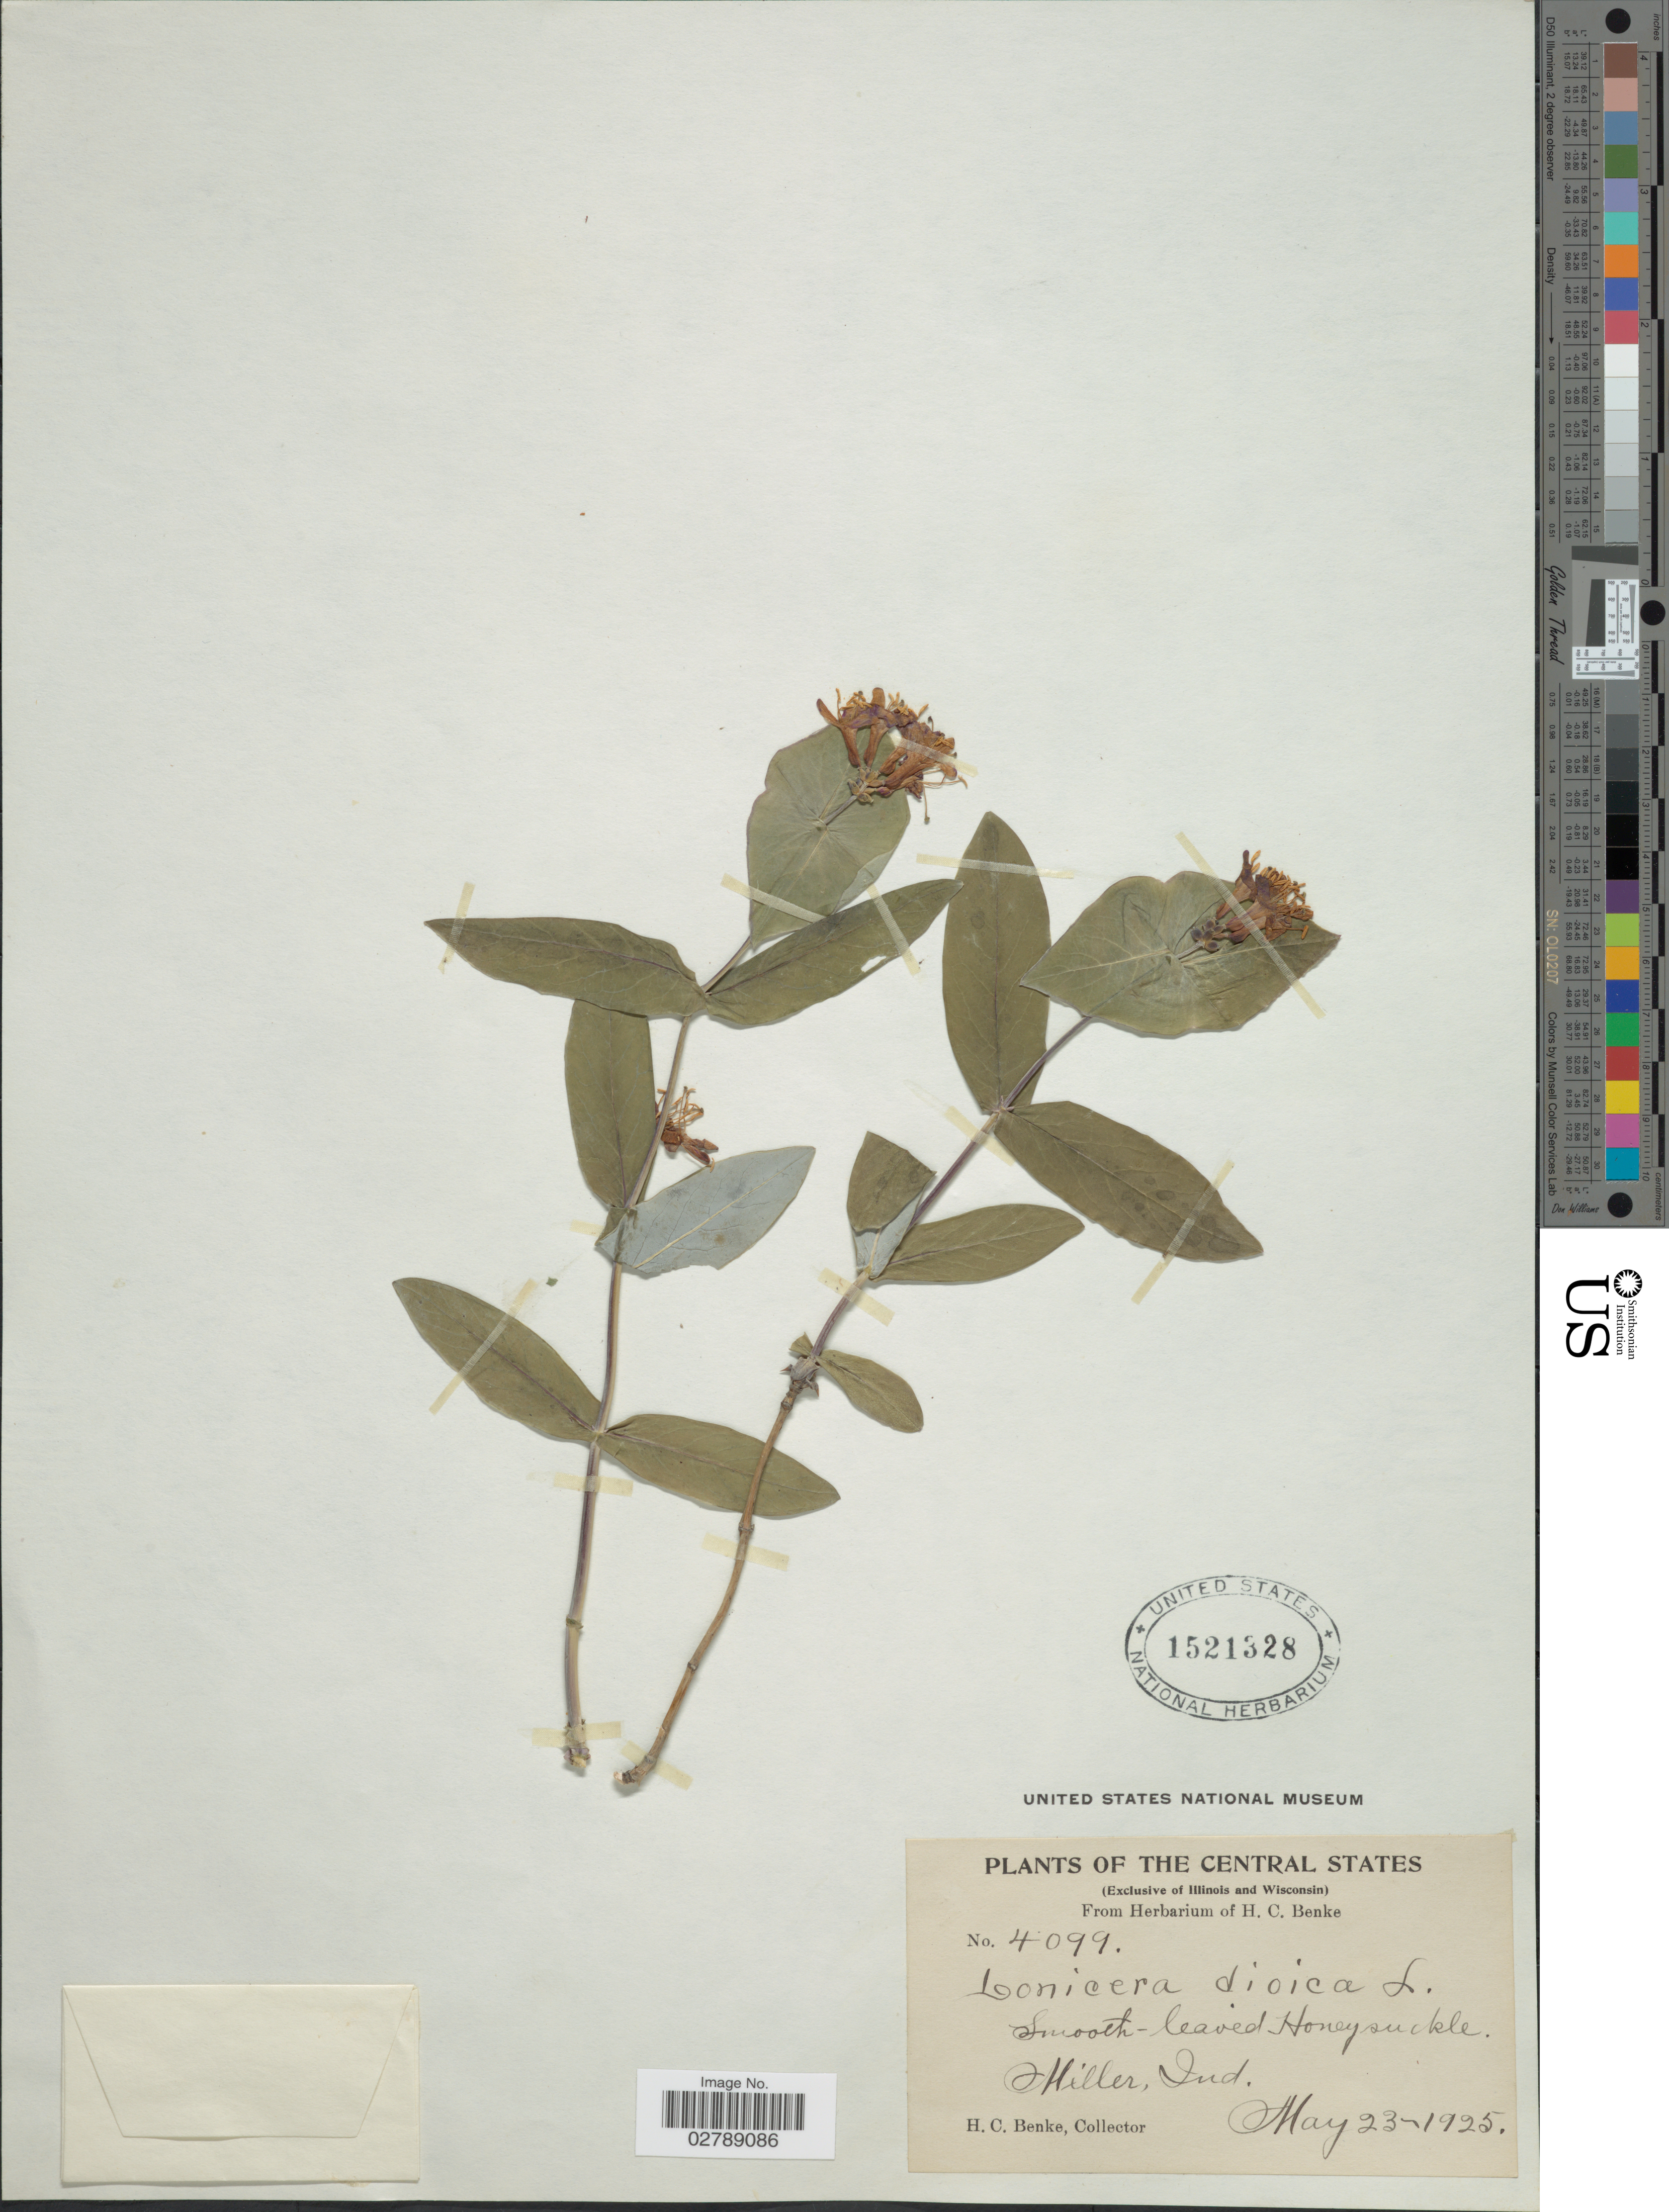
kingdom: Plantae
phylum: Tracheophyta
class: Magnoliopsida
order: Dipsacales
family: Caprifoliaceae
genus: Lonicera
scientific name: Lonicera dioica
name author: L.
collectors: H. Benke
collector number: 4099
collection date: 1925-05-23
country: United States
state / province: Indiana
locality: Central States (Exclusive of Illinios and Wisconsin). Miller. Ind.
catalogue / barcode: US 1521328